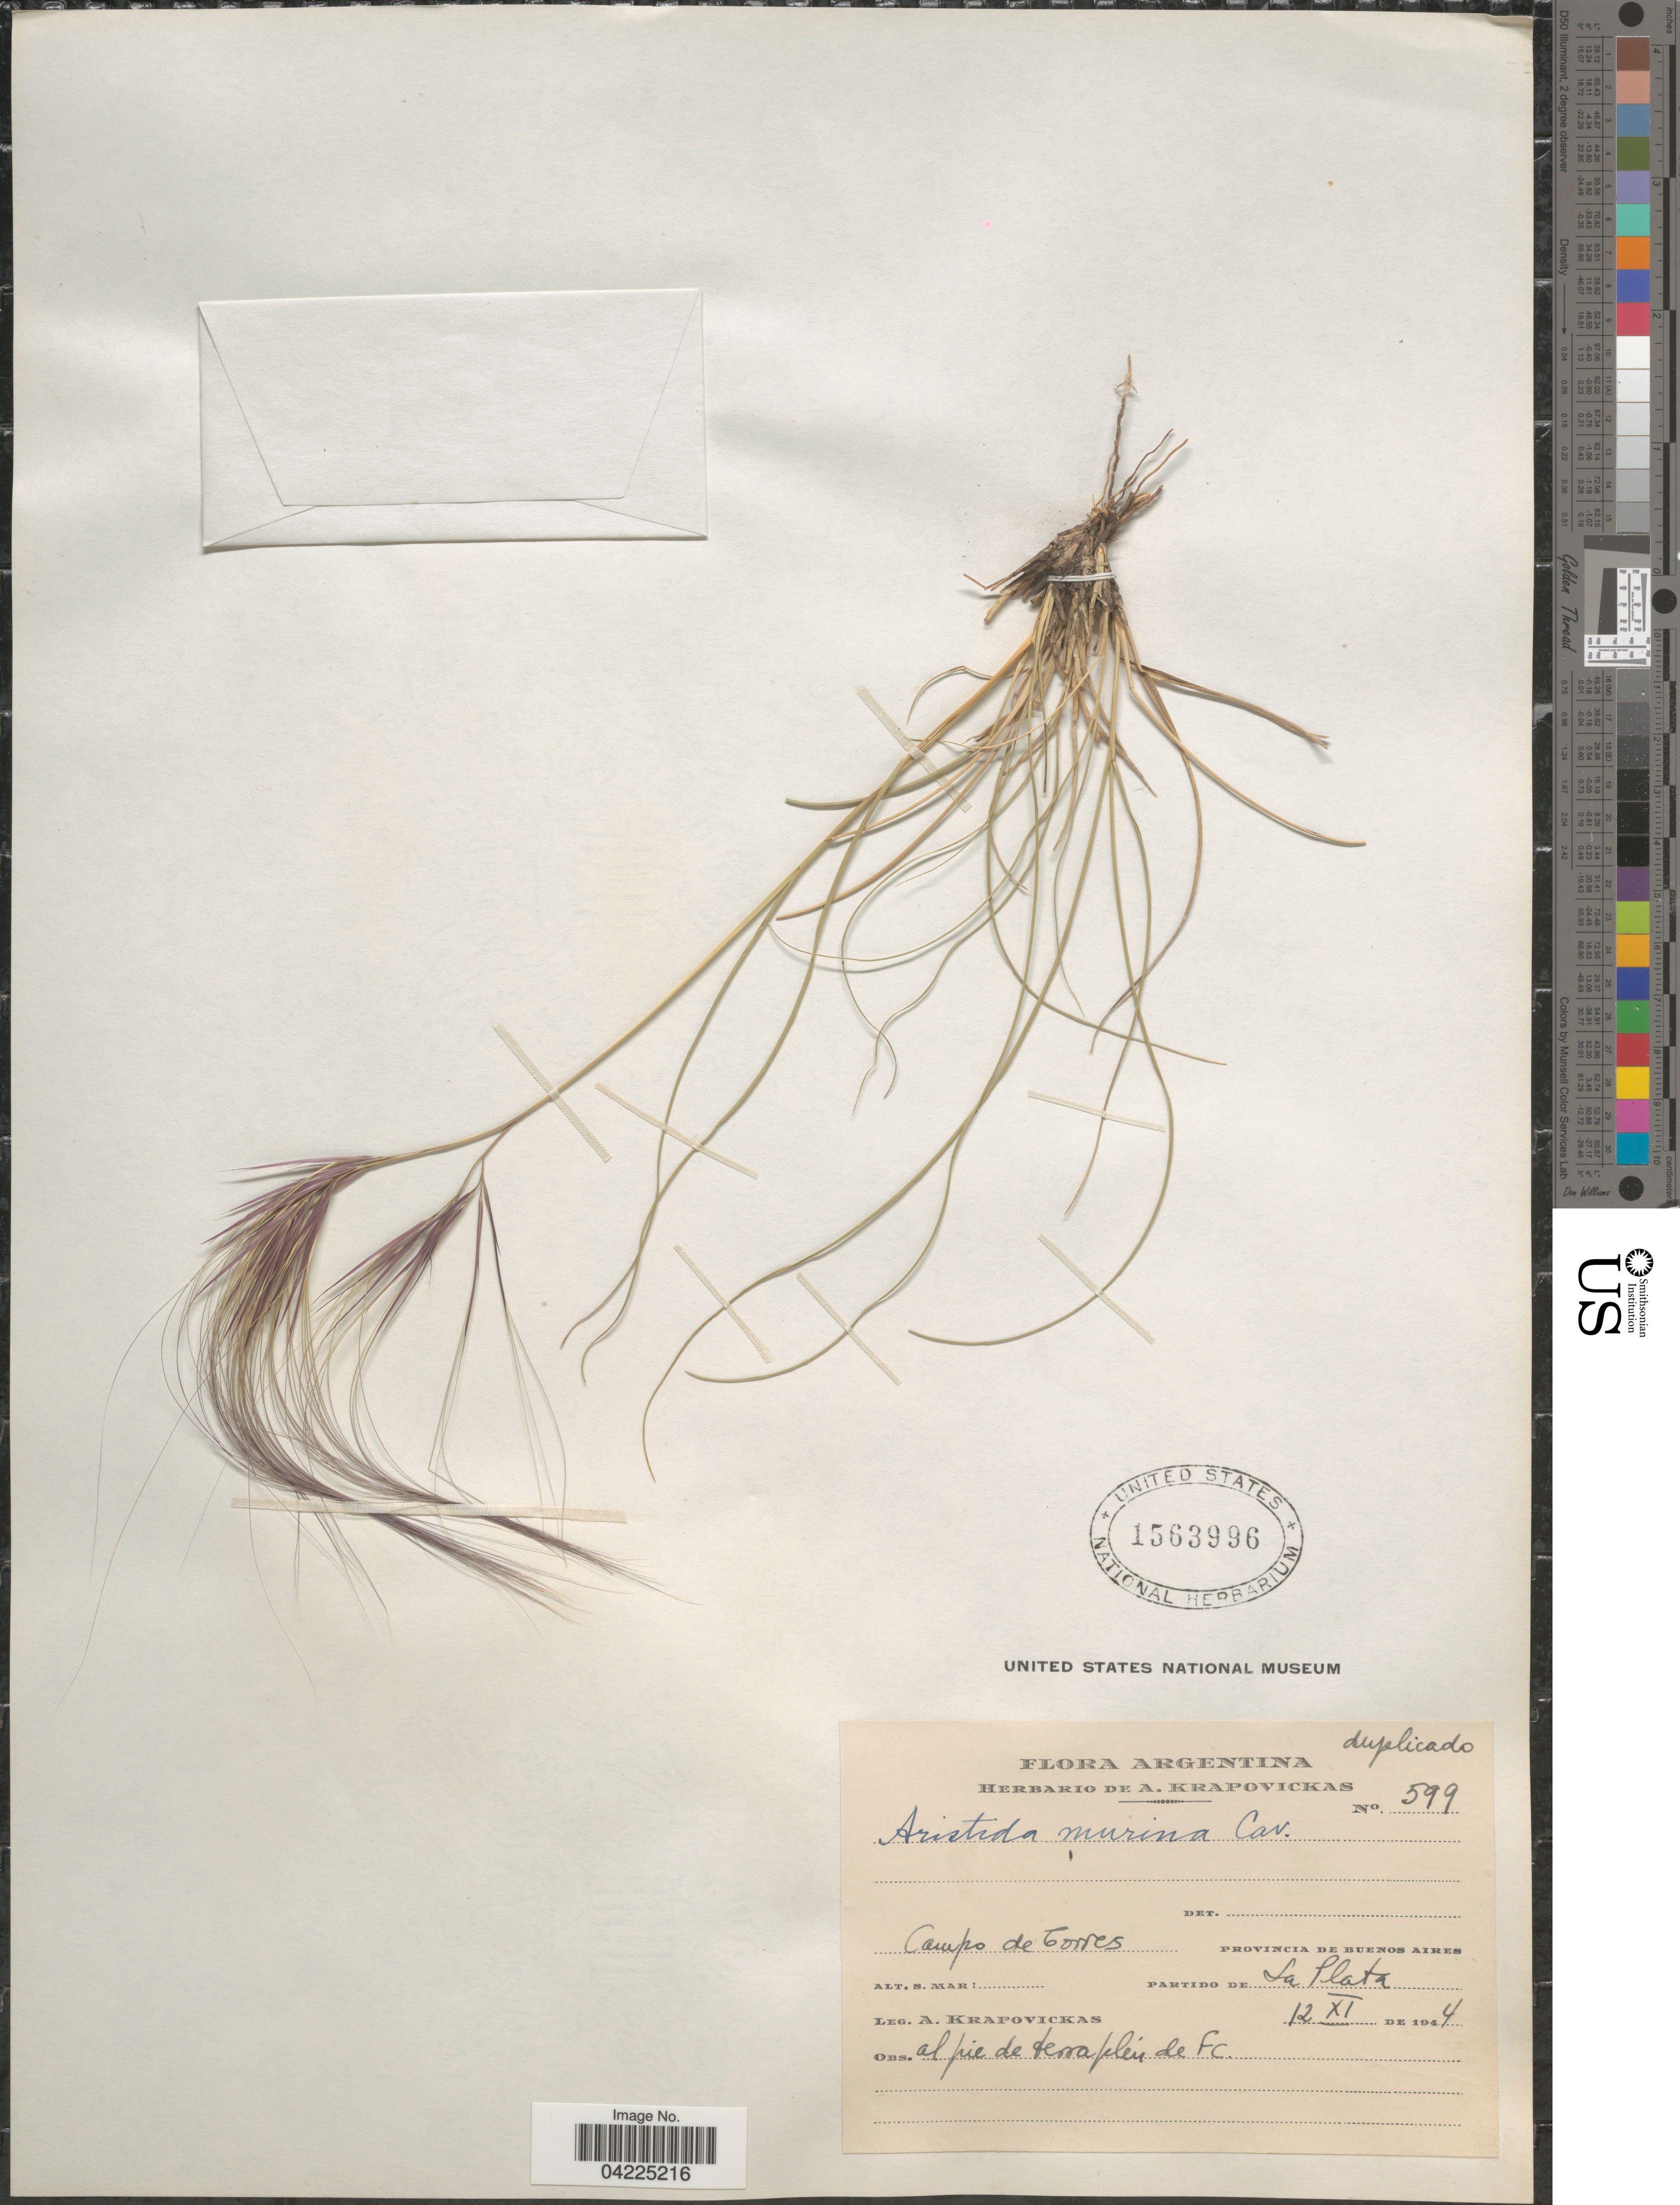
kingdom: Plantae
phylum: Tracheophyta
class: Liliopsida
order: Poales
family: Poaceae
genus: Aristida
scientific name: Aristida murina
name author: Cav.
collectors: A. Krapovickas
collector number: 599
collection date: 1944-11-12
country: Argentina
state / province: Buenos Aires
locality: Campo de Torres. Partido de La Plata.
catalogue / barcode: US 1563996